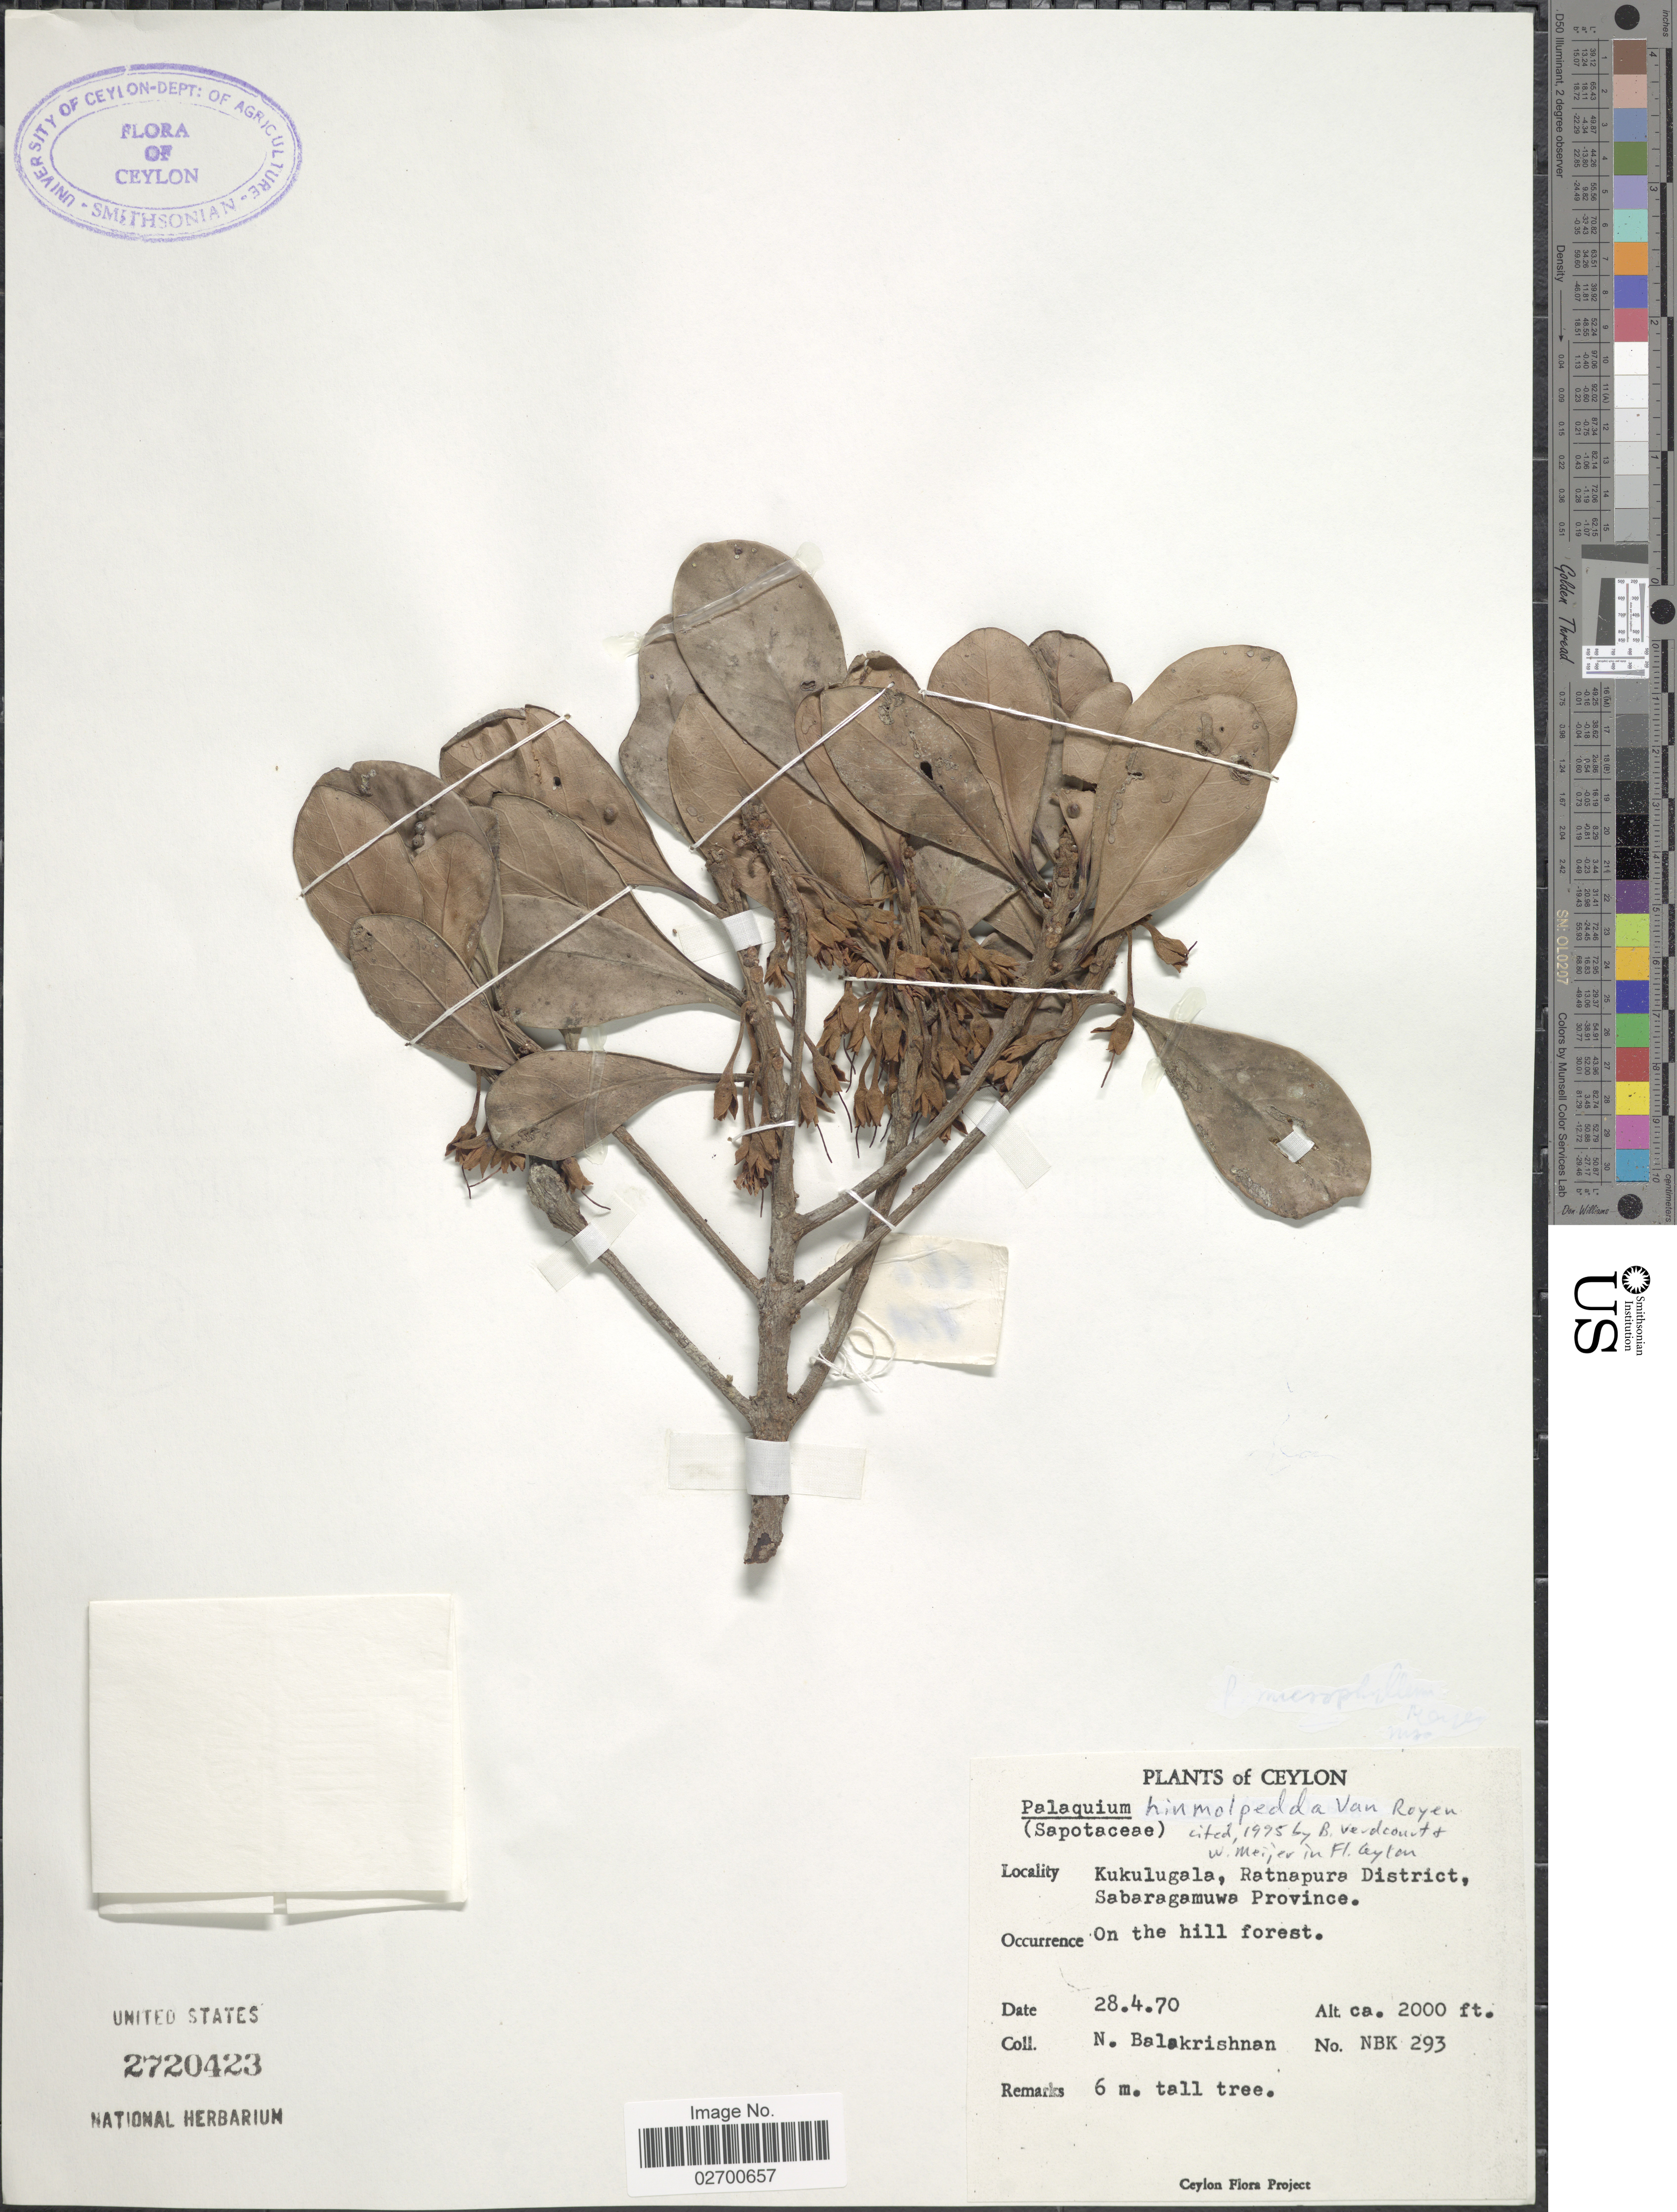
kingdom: Plantae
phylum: Tracheophyta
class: Magnoliopsida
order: Ericales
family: Sapotaceae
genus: Palaquium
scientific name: Palaquium hinmolpedda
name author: P. Royen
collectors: N. Balakrishnan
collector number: NBK 293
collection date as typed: Transcribed d/m/y: 28/4/70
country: Sri Lanka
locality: Ceylon, Kukulugala, Ratnapura District, Sabaragamuwa Province. On the hill forest.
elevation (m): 610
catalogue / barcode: US 2720423